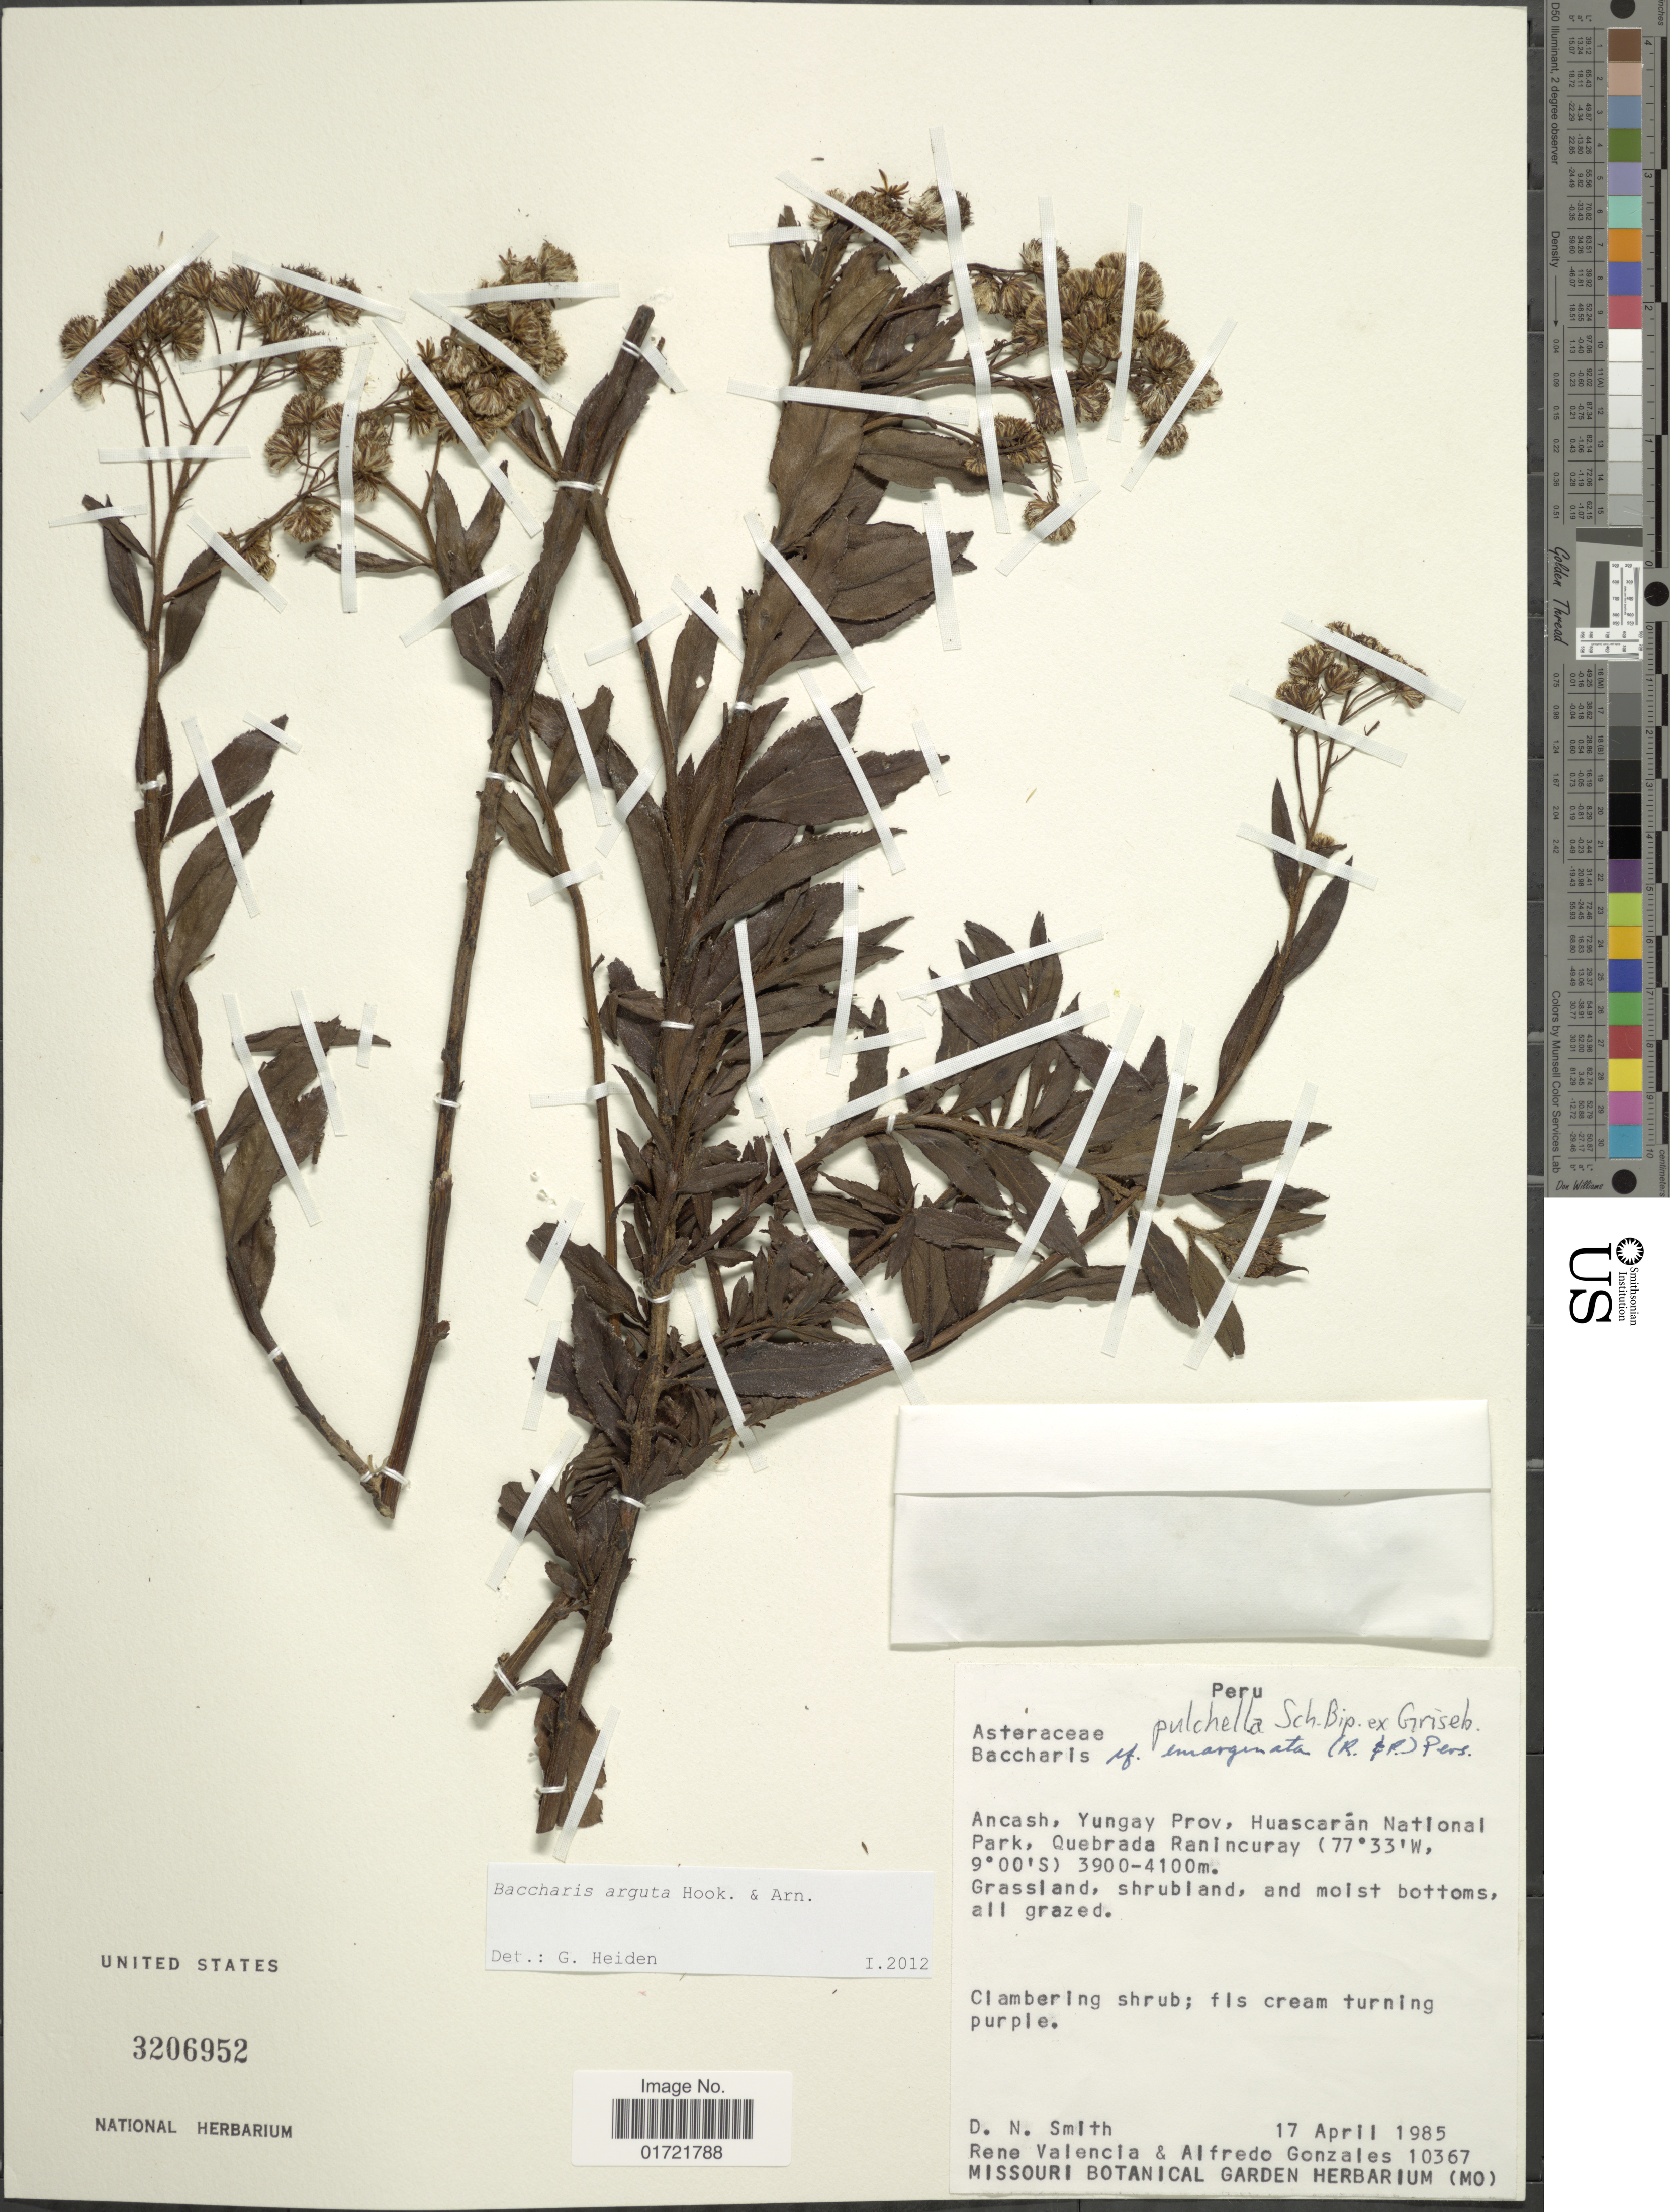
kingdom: Plantae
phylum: Tracheophyta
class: Magnoliopsida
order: Asterales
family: Asteraceae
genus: Baccharis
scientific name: Baccharis arguta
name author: Gillies ex Hook. & Arn.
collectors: D. Smith, R. Valencia & A. Gonzáles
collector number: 10367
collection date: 1985-04-17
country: Peru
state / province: Ancash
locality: Yungay Prov. Huascarán Natioinal Park, Quebrada Ranincuray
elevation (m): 3900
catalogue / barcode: US 3206952